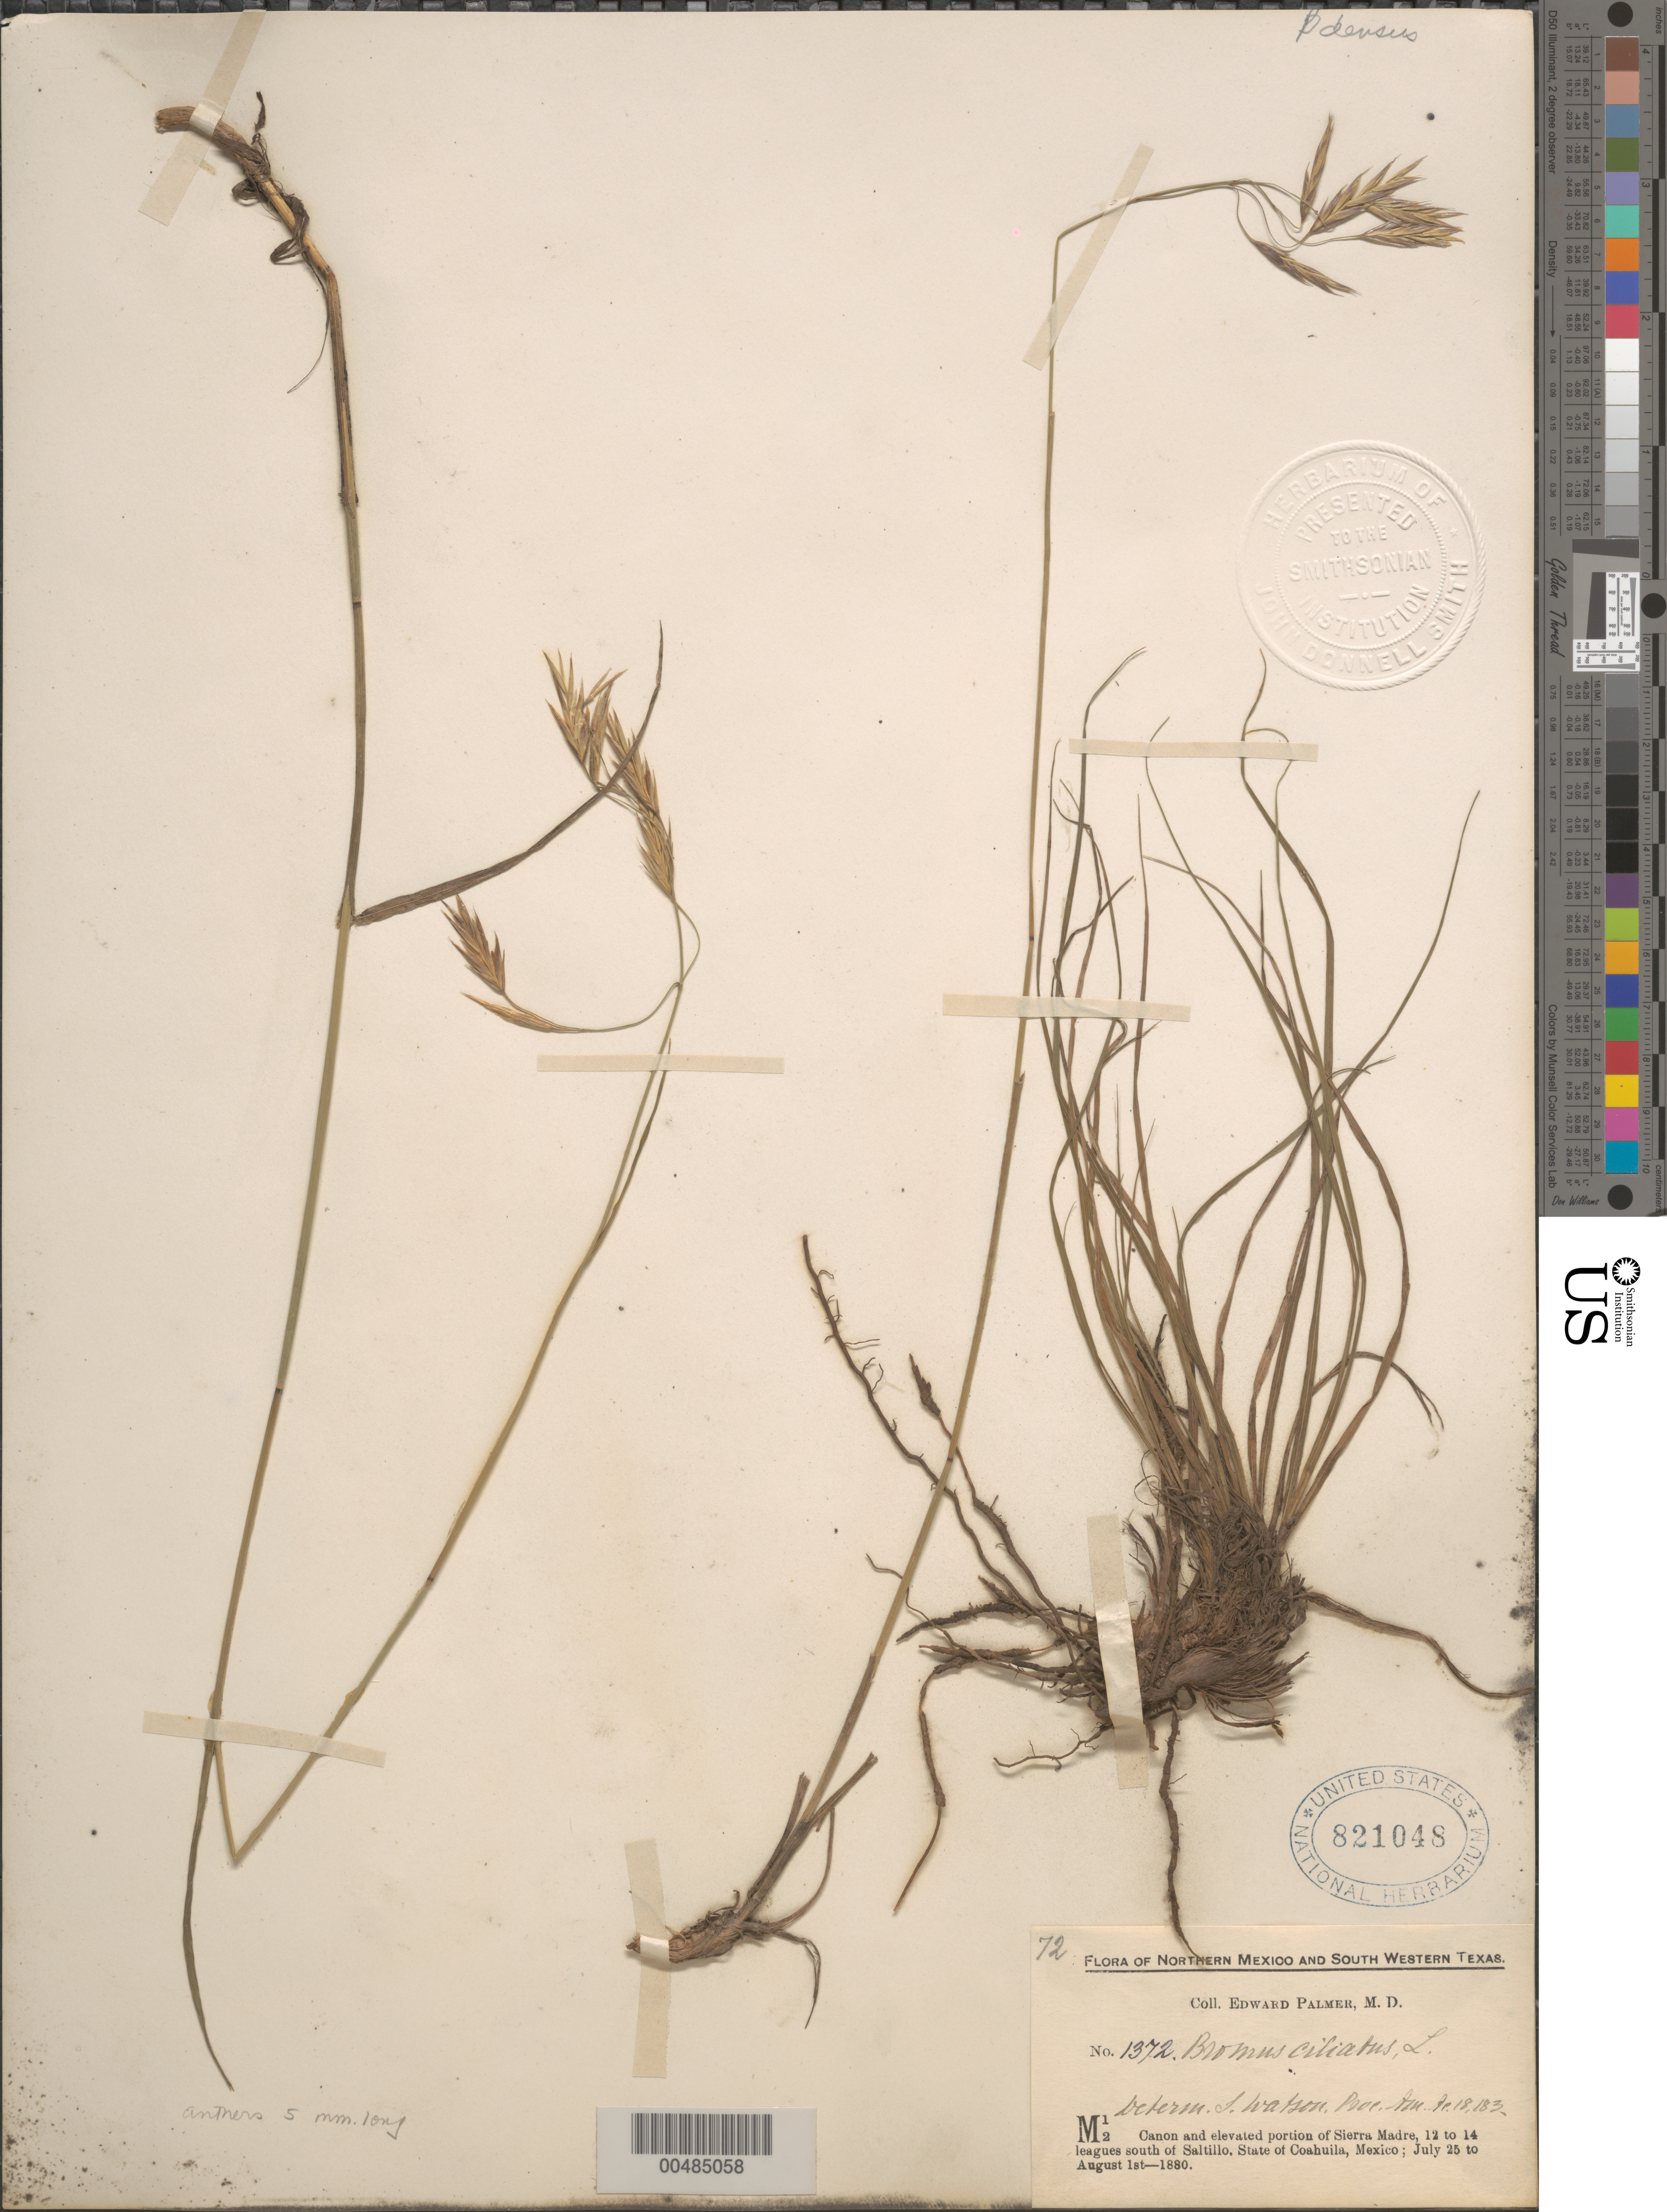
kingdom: Plantae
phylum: Tracheophyta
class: Liliopsida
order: Poales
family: Poaceae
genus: Bromus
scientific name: Bromus densus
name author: Swallen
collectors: E. Palmer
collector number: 72/1372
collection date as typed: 25 Jul 1880 to 1 Aug 1880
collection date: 1880-07-25/1880-08-01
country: Mexico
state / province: Coahuila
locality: Canon and elevated portion of Sierra Madre, 12 to 14 leagues S of Saltillo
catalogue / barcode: US 821048